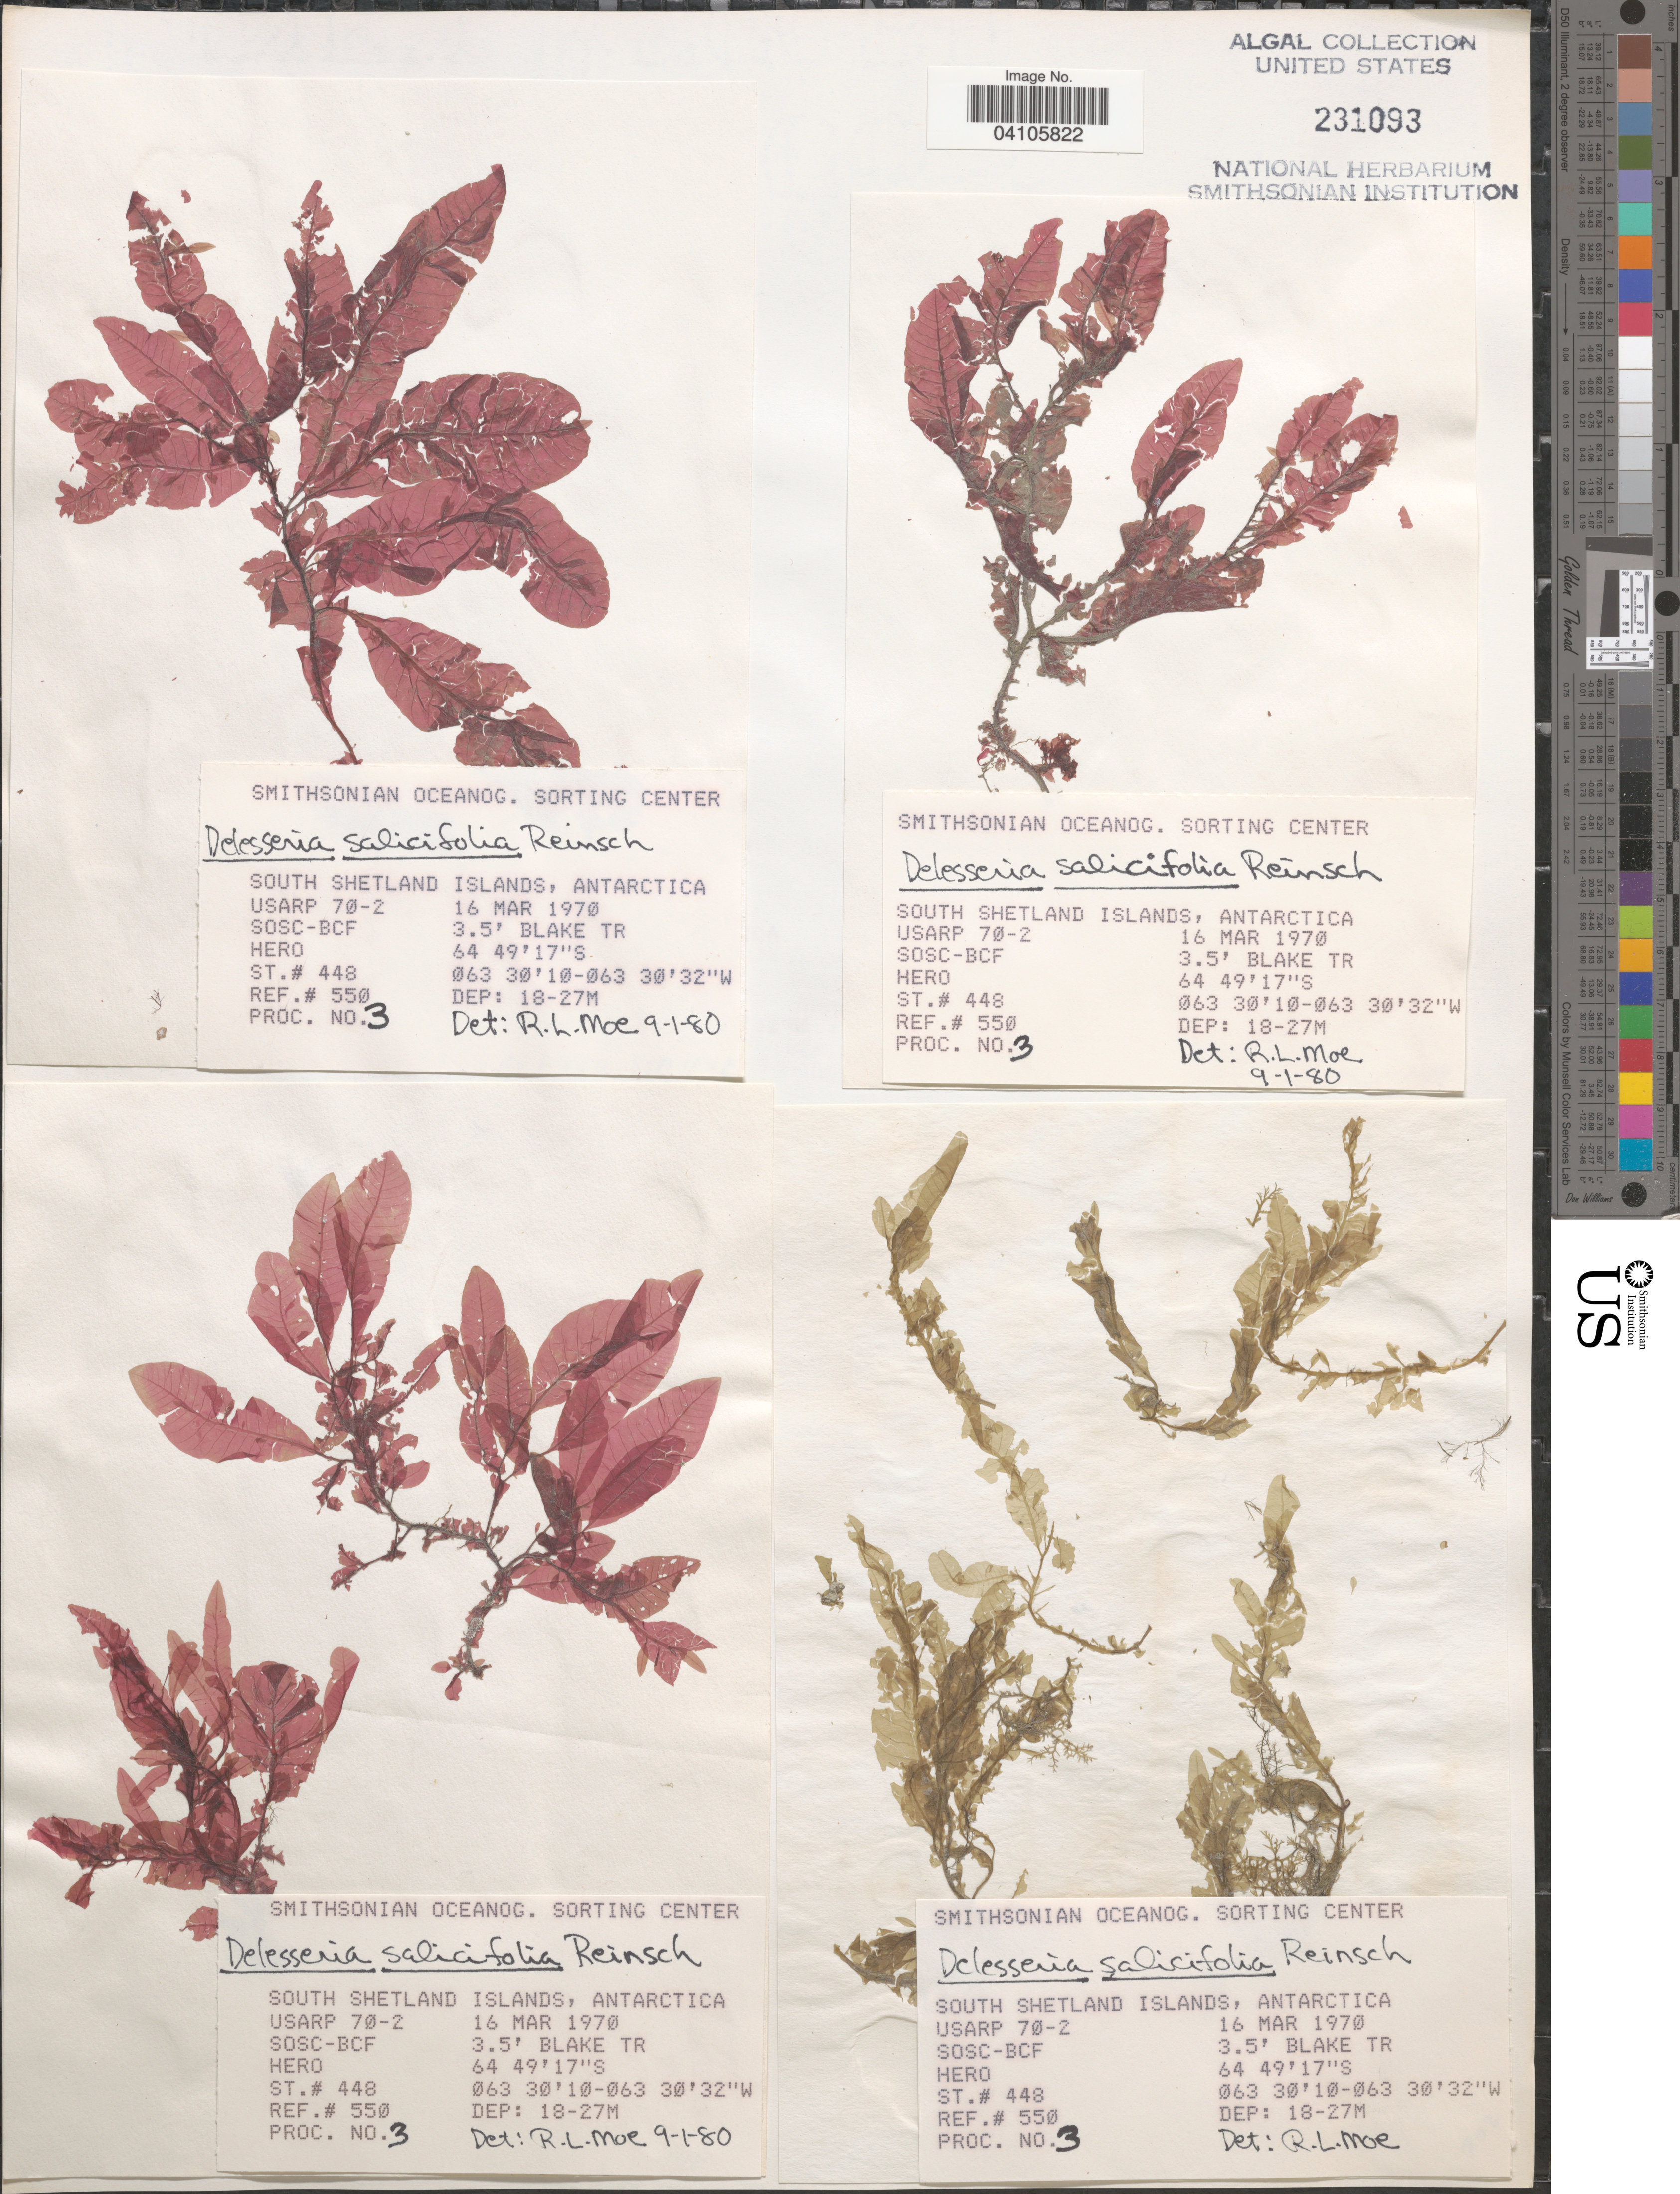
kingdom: Plantae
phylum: Rhodophyta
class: Florideophyceae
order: Ceramiales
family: Delesseriaceae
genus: Delesseria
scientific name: Delesseria salicifolia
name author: Reinsch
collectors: T. Blake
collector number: Proc. 3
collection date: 1970-03-16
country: Antarctica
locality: South Shetland Islands. USARP 70-2.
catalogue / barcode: US 231093